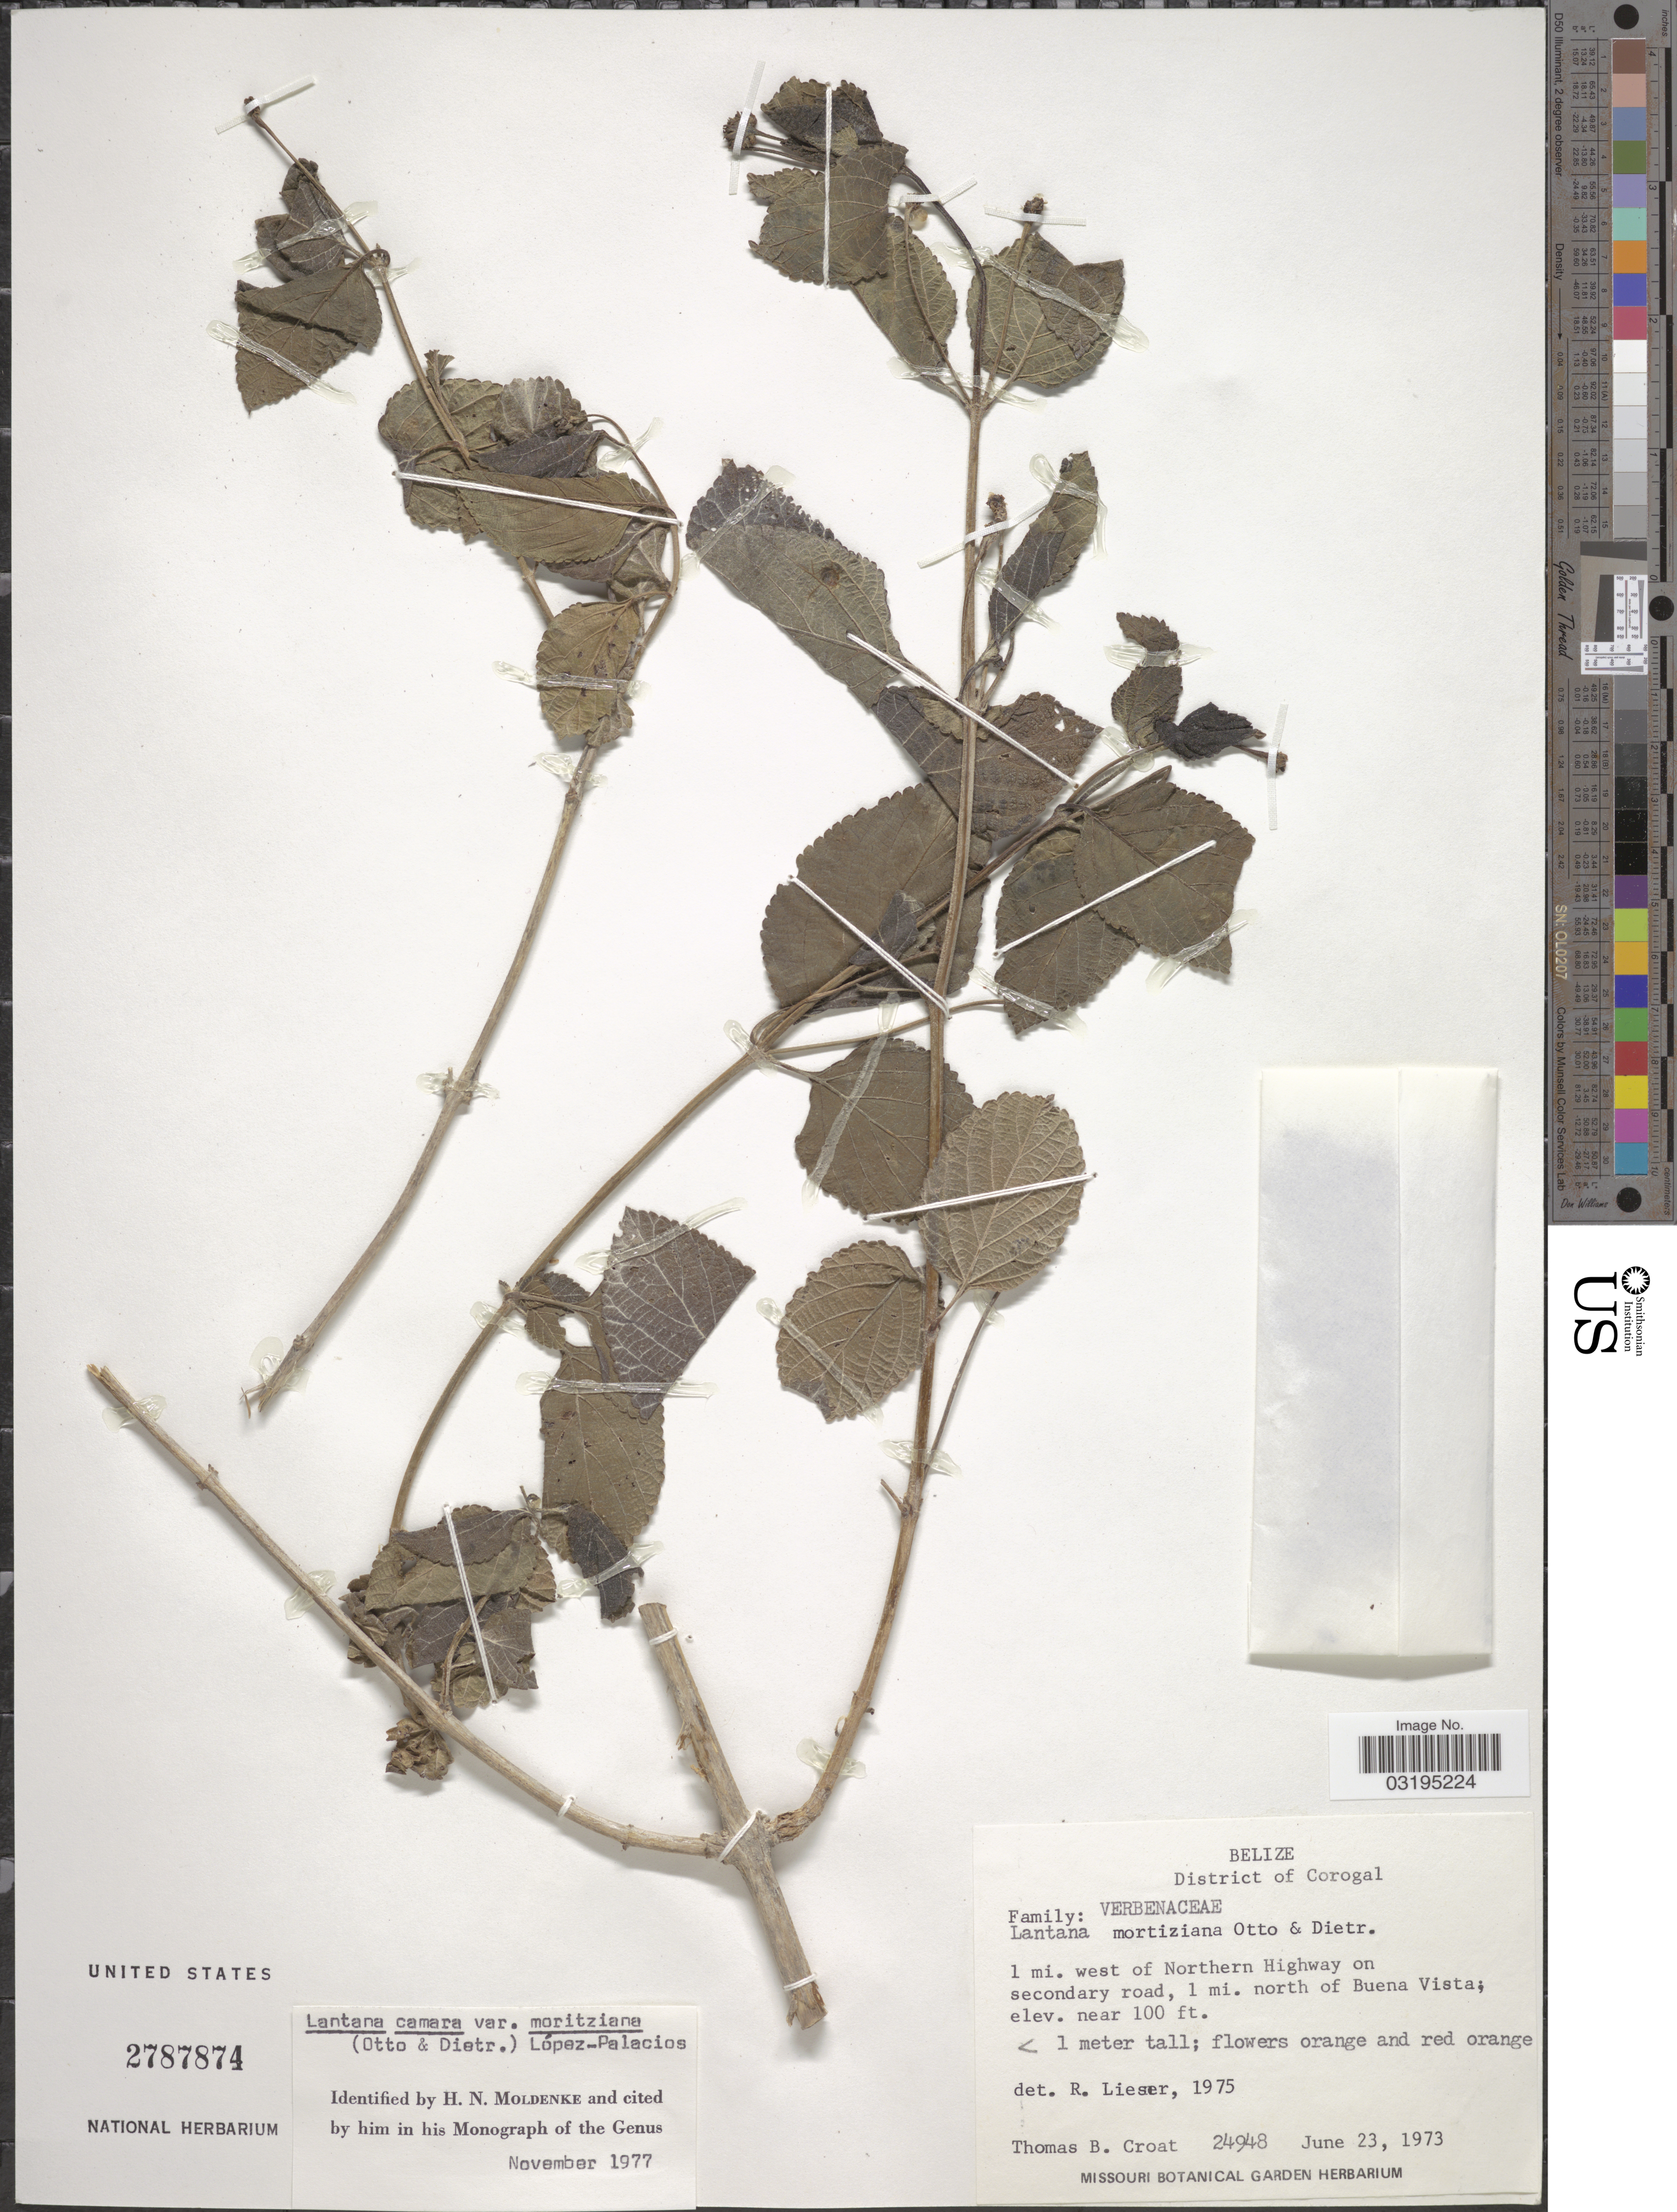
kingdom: Plantae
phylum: Tracheophyta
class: Magnoliopsida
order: Lamiales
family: Verbenaceae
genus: Lantana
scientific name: Lantana camara var. moritziana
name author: (Otto & A. Dietr.) López-Pal.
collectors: T. B. Croat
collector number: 24948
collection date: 1973-06-23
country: Belize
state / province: Belize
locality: District of Corogal. 1 mi. west of Northern Highway on secondary road, 1 mi. north of Buena Vista.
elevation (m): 30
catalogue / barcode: US 2787874